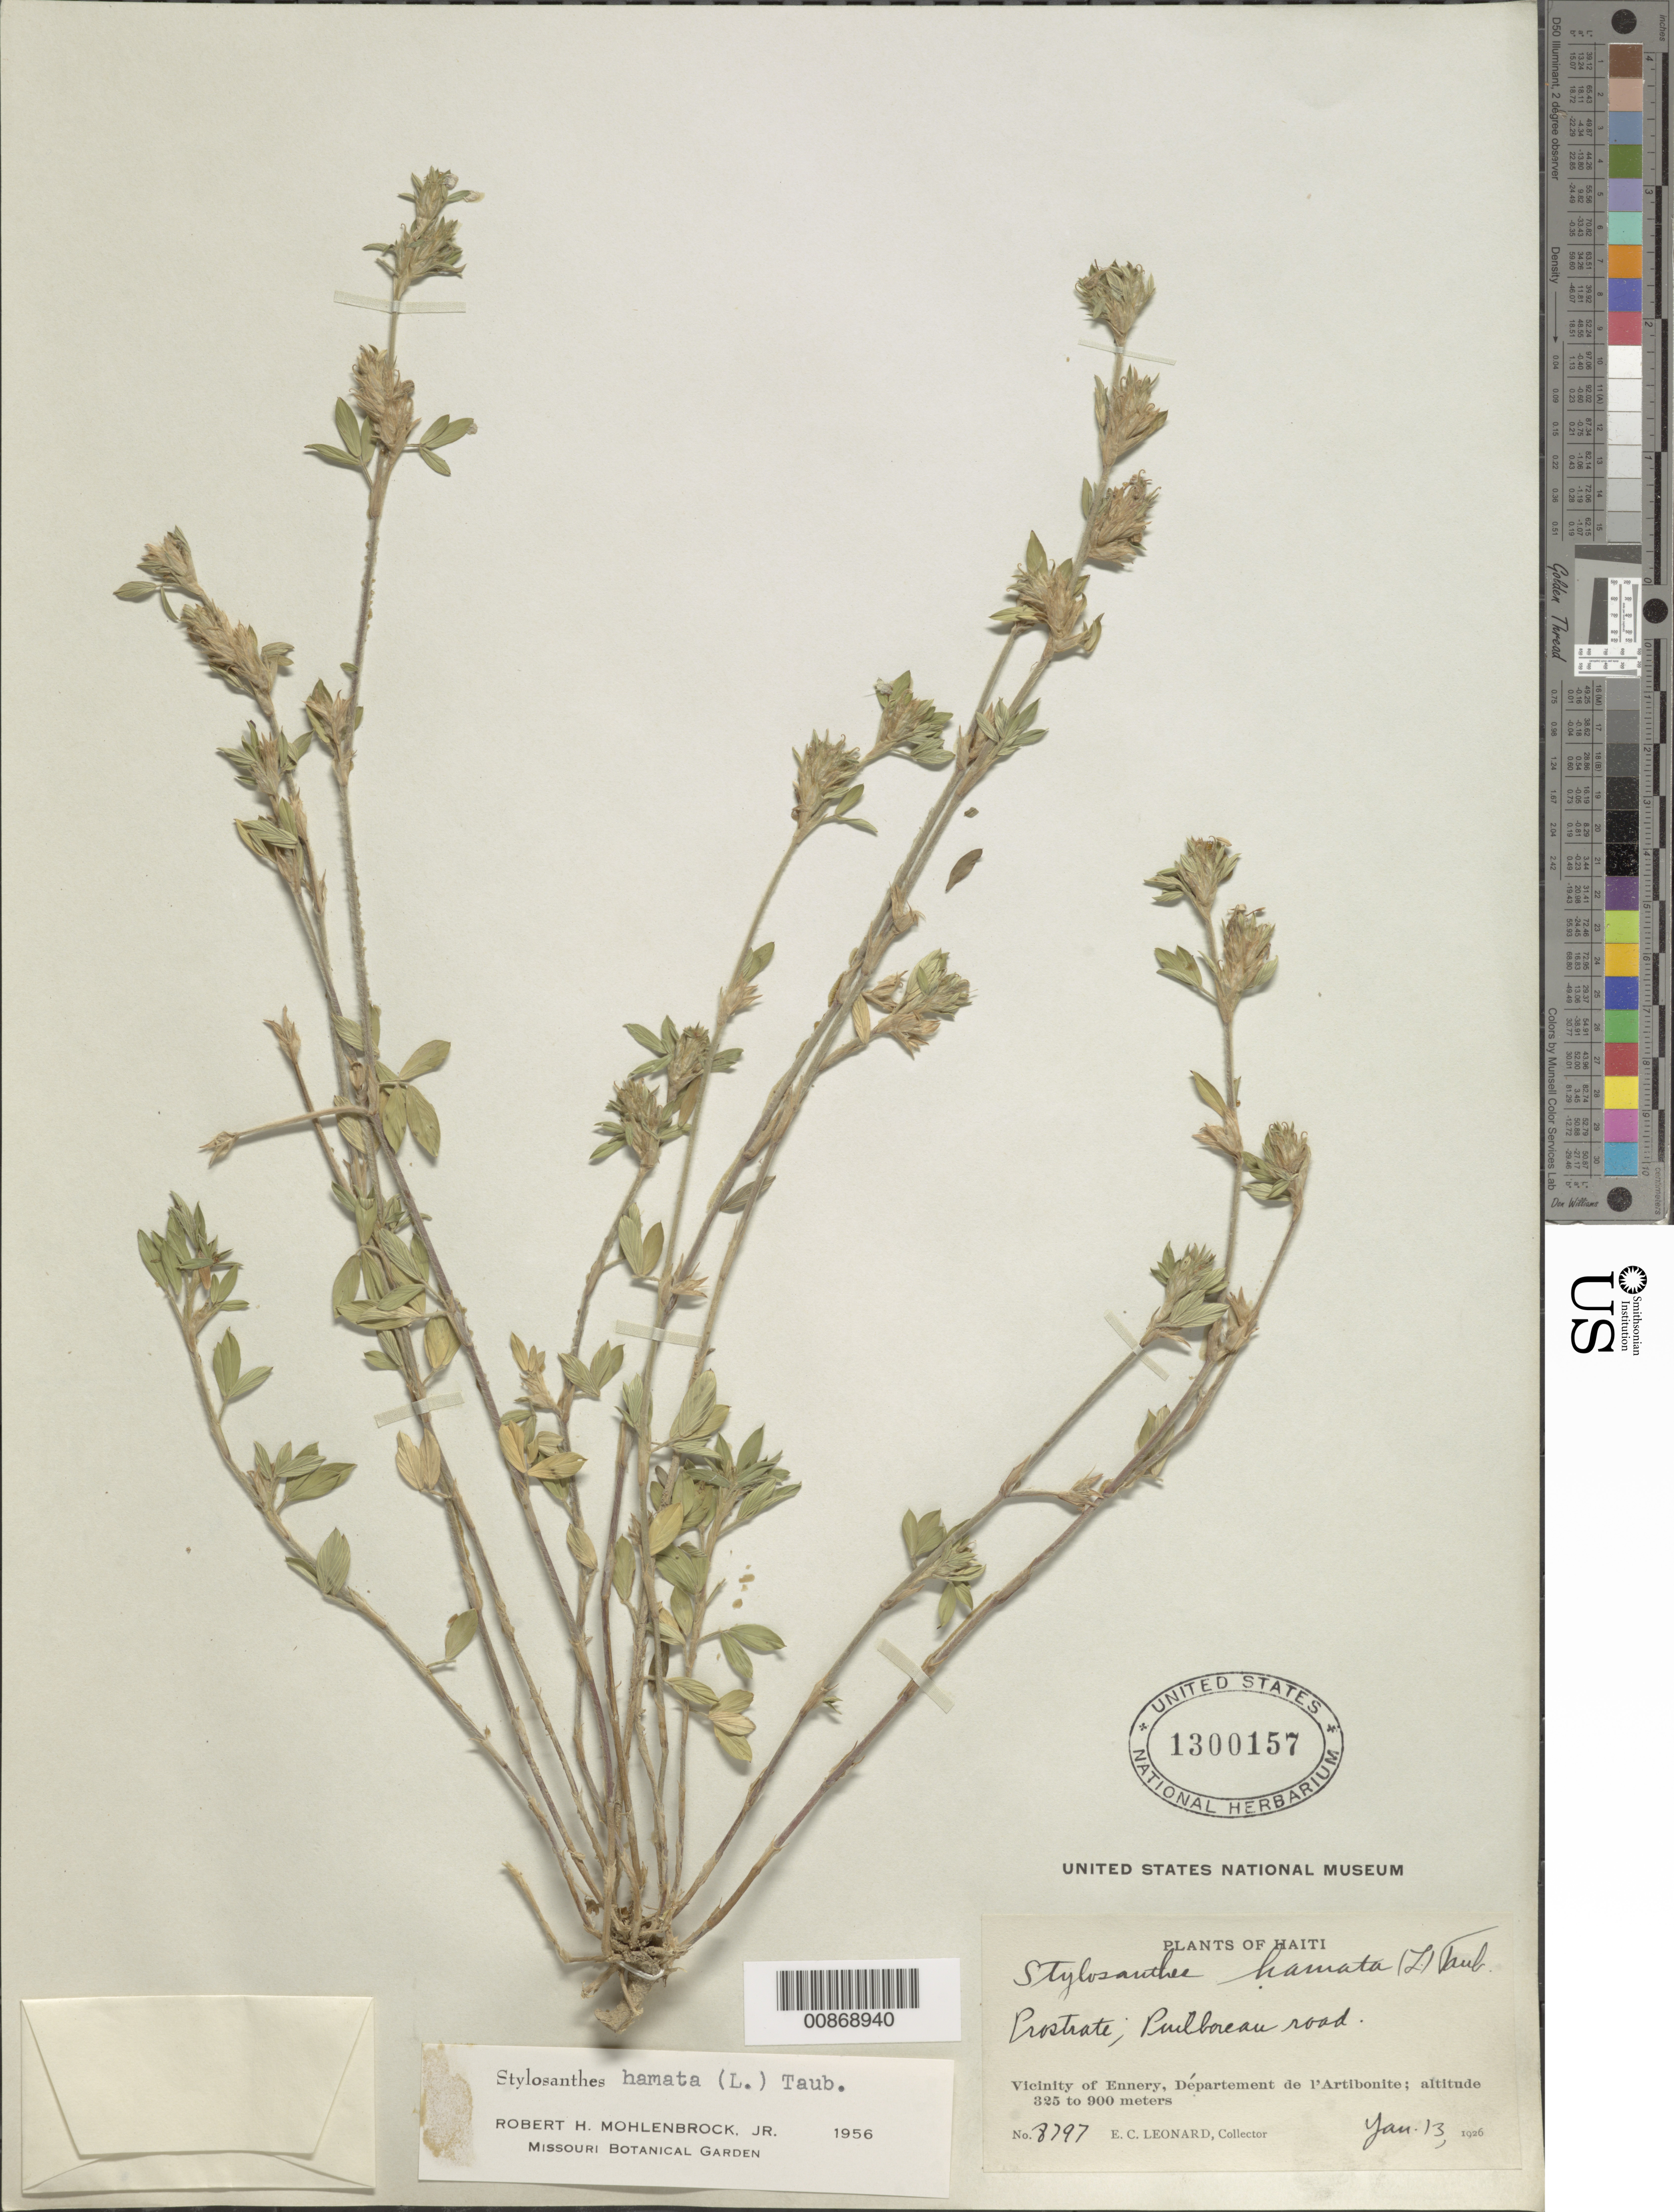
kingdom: Plantae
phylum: Tracheophyta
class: Magnoliopsida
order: Fabales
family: Fabaceae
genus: Stylosanthes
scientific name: Stylosanthes hamata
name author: (L.) Taub.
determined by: Mohlenbrock, Robert H., Jr.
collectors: E. C. Leonard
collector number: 8797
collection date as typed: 13 Jan 1926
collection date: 1926-01-13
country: Haiti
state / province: Artibonite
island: Hispaniola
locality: Vicinity of Ennery. Puilboreau road.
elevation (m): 325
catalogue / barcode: US 1300157